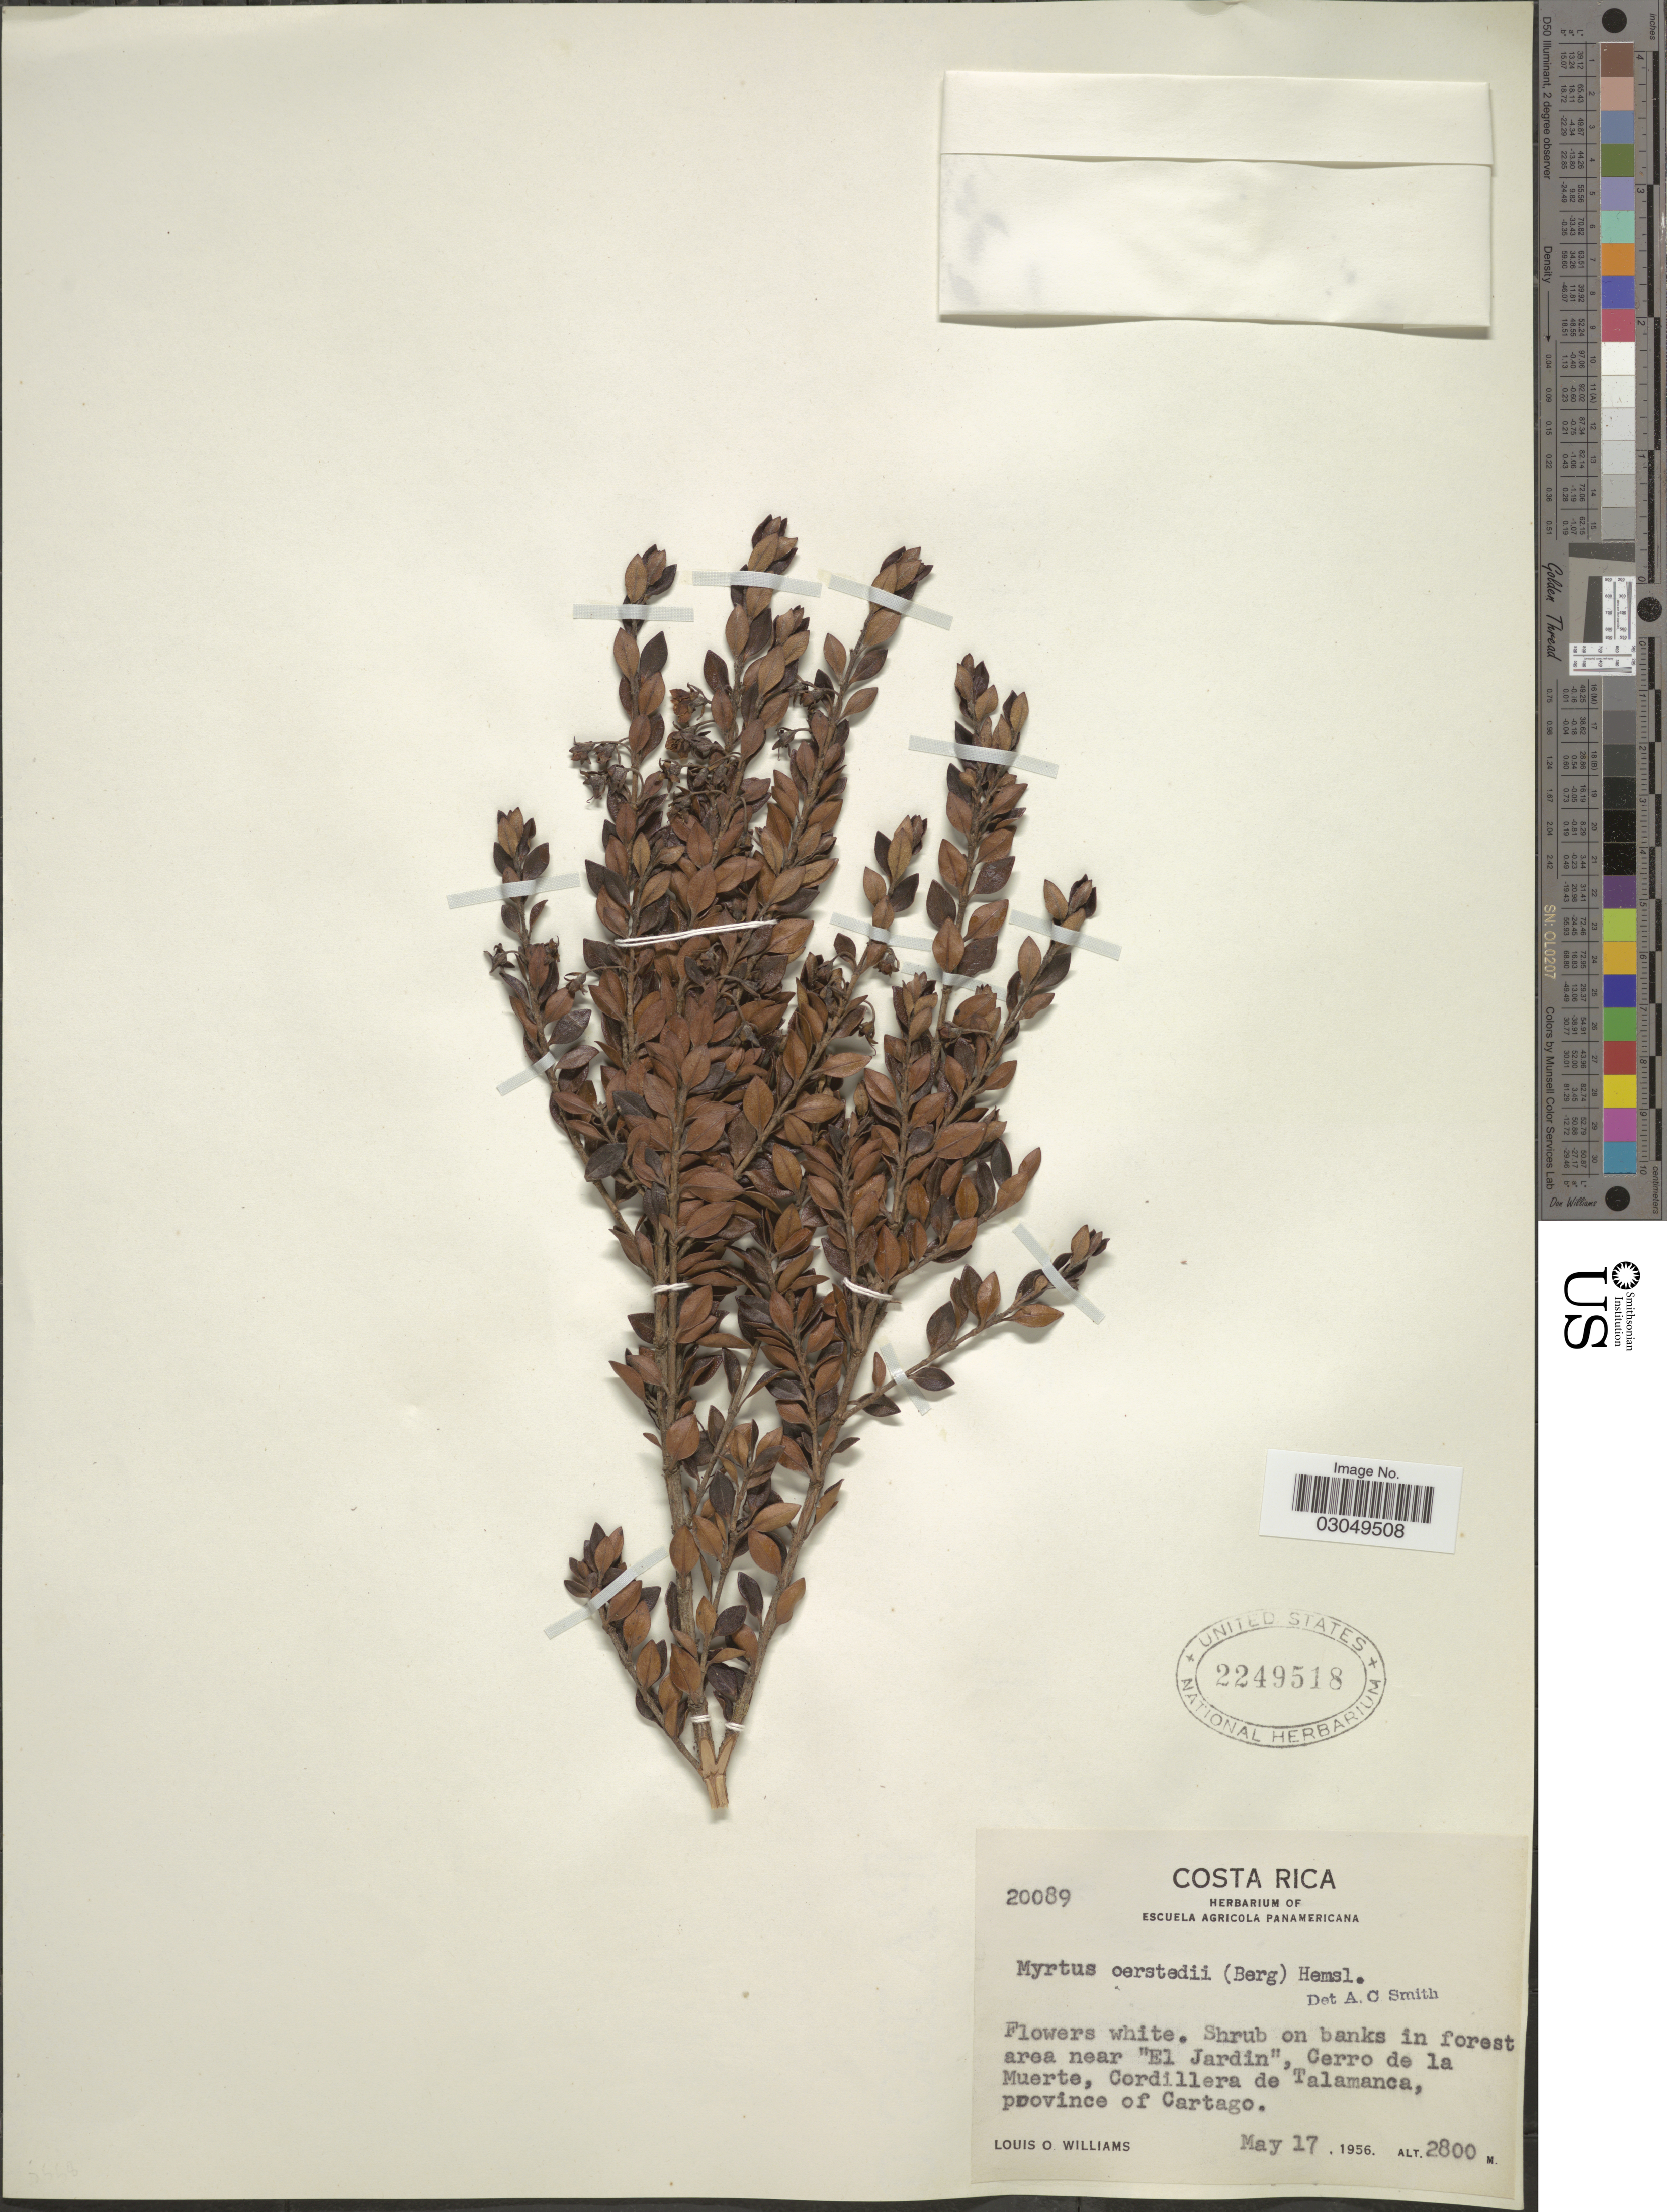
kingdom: Plantae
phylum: Tracheophyta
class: Magnoliopsida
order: Myrtales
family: Myrtaceae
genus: Ugni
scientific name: Ugni myricoides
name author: (Kunth) O. Berg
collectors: L. O. Williams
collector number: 20089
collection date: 1956-05-17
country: Costa Rica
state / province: Cartago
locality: Shrub on banks in forest area near "El Jardin", Cerro de la Muerte, Cordillera de Talamanca.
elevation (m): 2800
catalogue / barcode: US 2249518